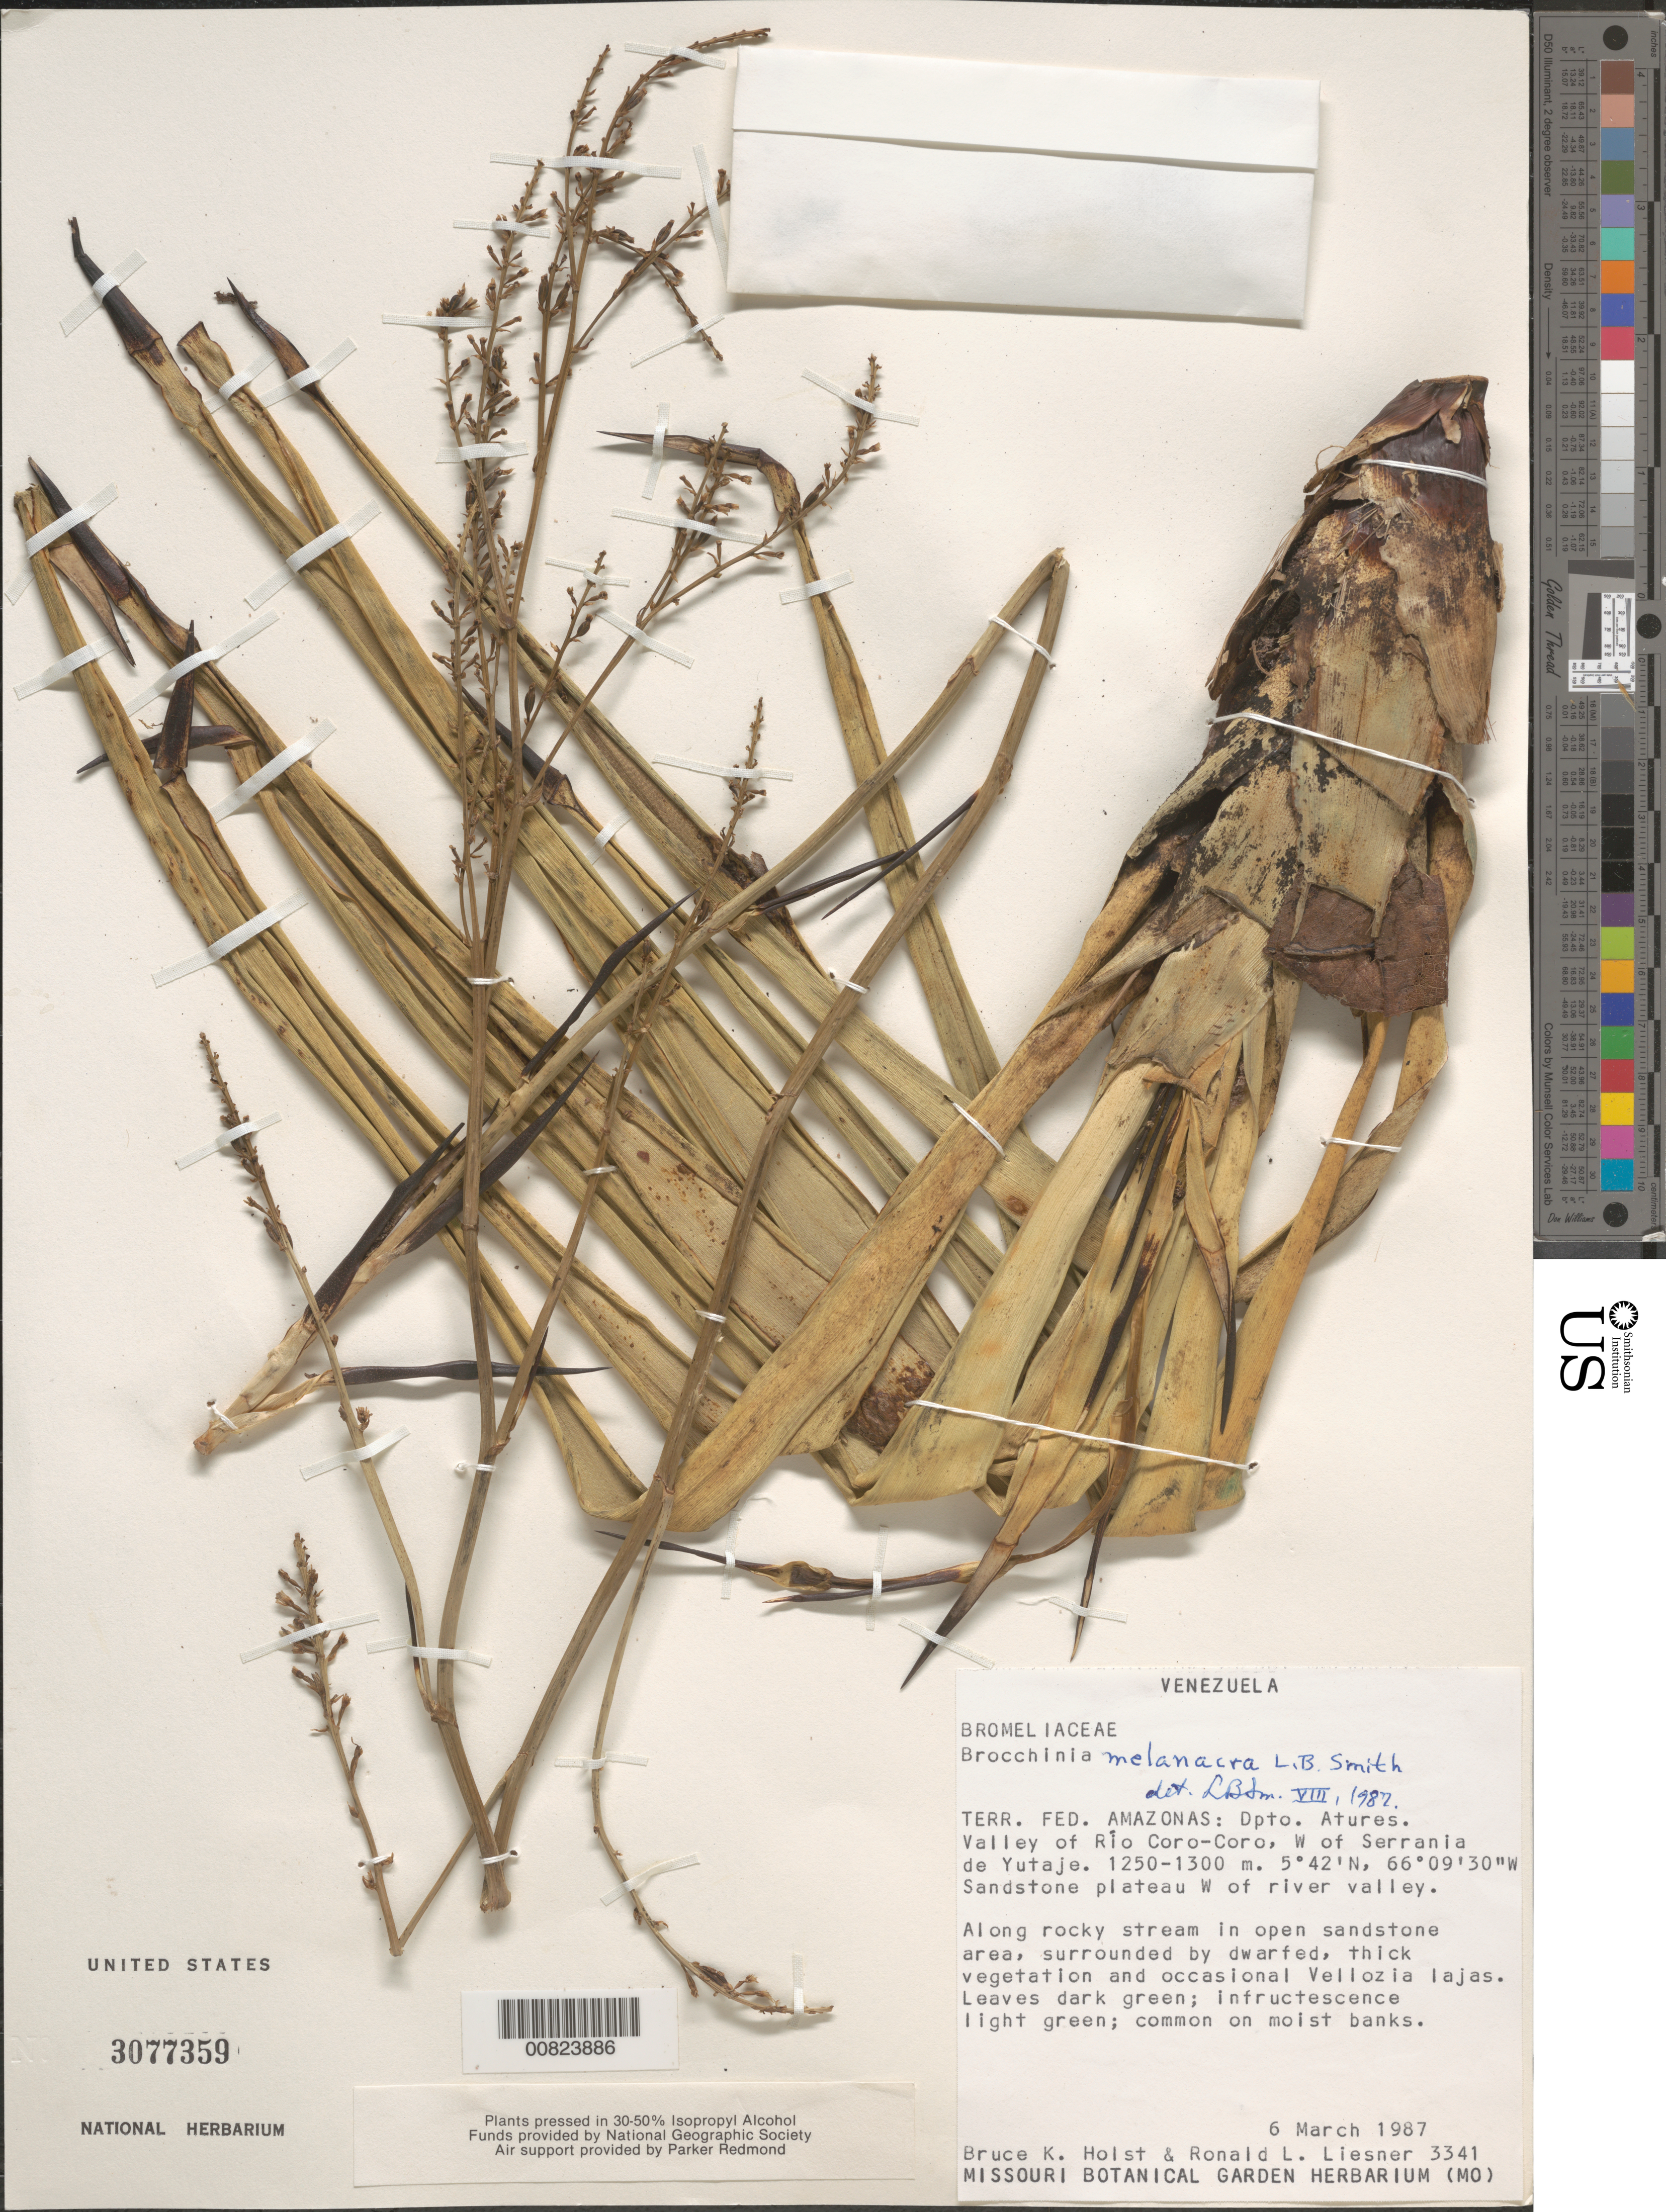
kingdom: Plantae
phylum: Tracheophyta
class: Liliopsida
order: Poales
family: Bromeliaceae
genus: Brocchinia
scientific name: Brocchinia melanacra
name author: L.B. Sm.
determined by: Smith, Lyman B., (US), NMNH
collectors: B. Holst & R. L. Liesner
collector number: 3341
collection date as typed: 6-Mar-87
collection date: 1987-03-06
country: Venezuela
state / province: Amazonas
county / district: Atures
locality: Río Coro-Coro, W of Serrania de Yutajé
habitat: Along rocky stream in open sandstone area, surrounded by dwarfed, thick vegetation and occas Vellozia lajas; on moist banks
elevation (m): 1250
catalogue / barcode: US 3077359